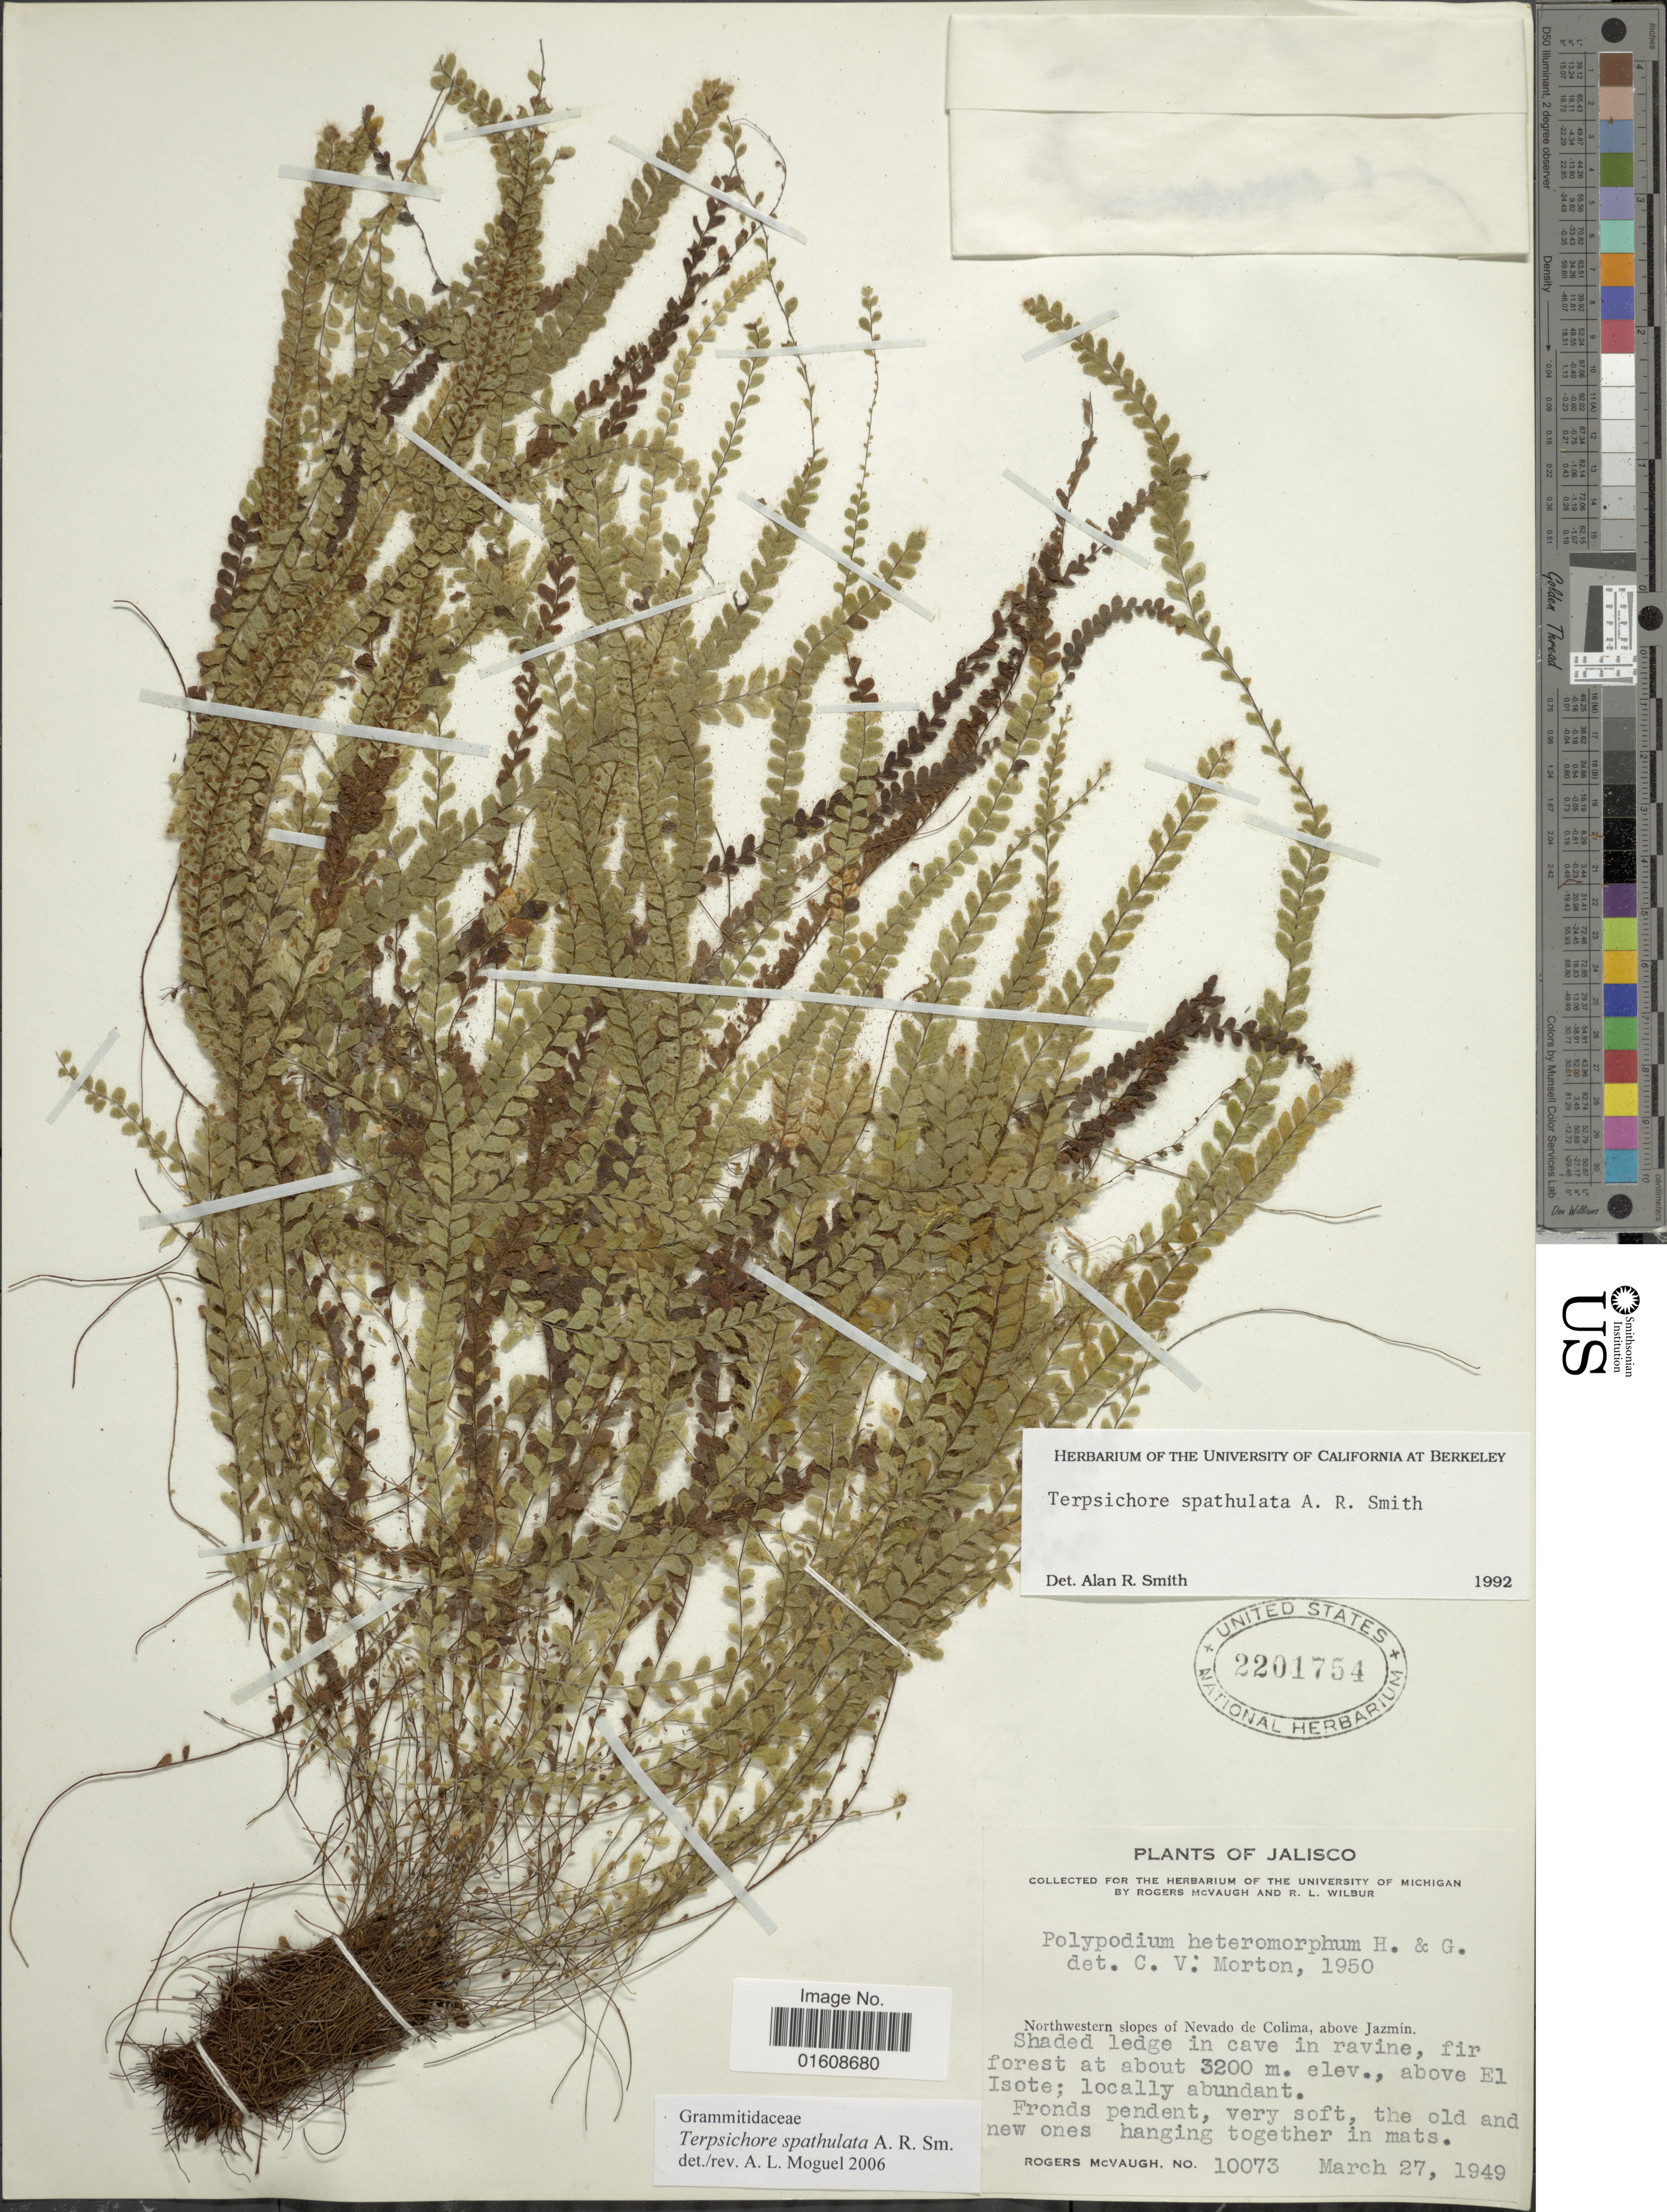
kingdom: Plantae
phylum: Tracheophyta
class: Polypodiopsida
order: Polypodiales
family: Polypodiaceae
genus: Alansmia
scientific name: Alansmia spathulata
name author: (A.R. Sm.) Moguel & M. Kessler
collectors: R. McVaugh & R. L. Wilbur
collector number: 10073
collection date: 1949-03-27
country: Mexico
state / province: Jalisco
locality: Northwestern slopes of Nevado de Colima, above Jazmín. Shaded ledge in cave in ravine, fir forest, above El Isote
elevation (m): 3200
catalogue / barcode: US 2201754